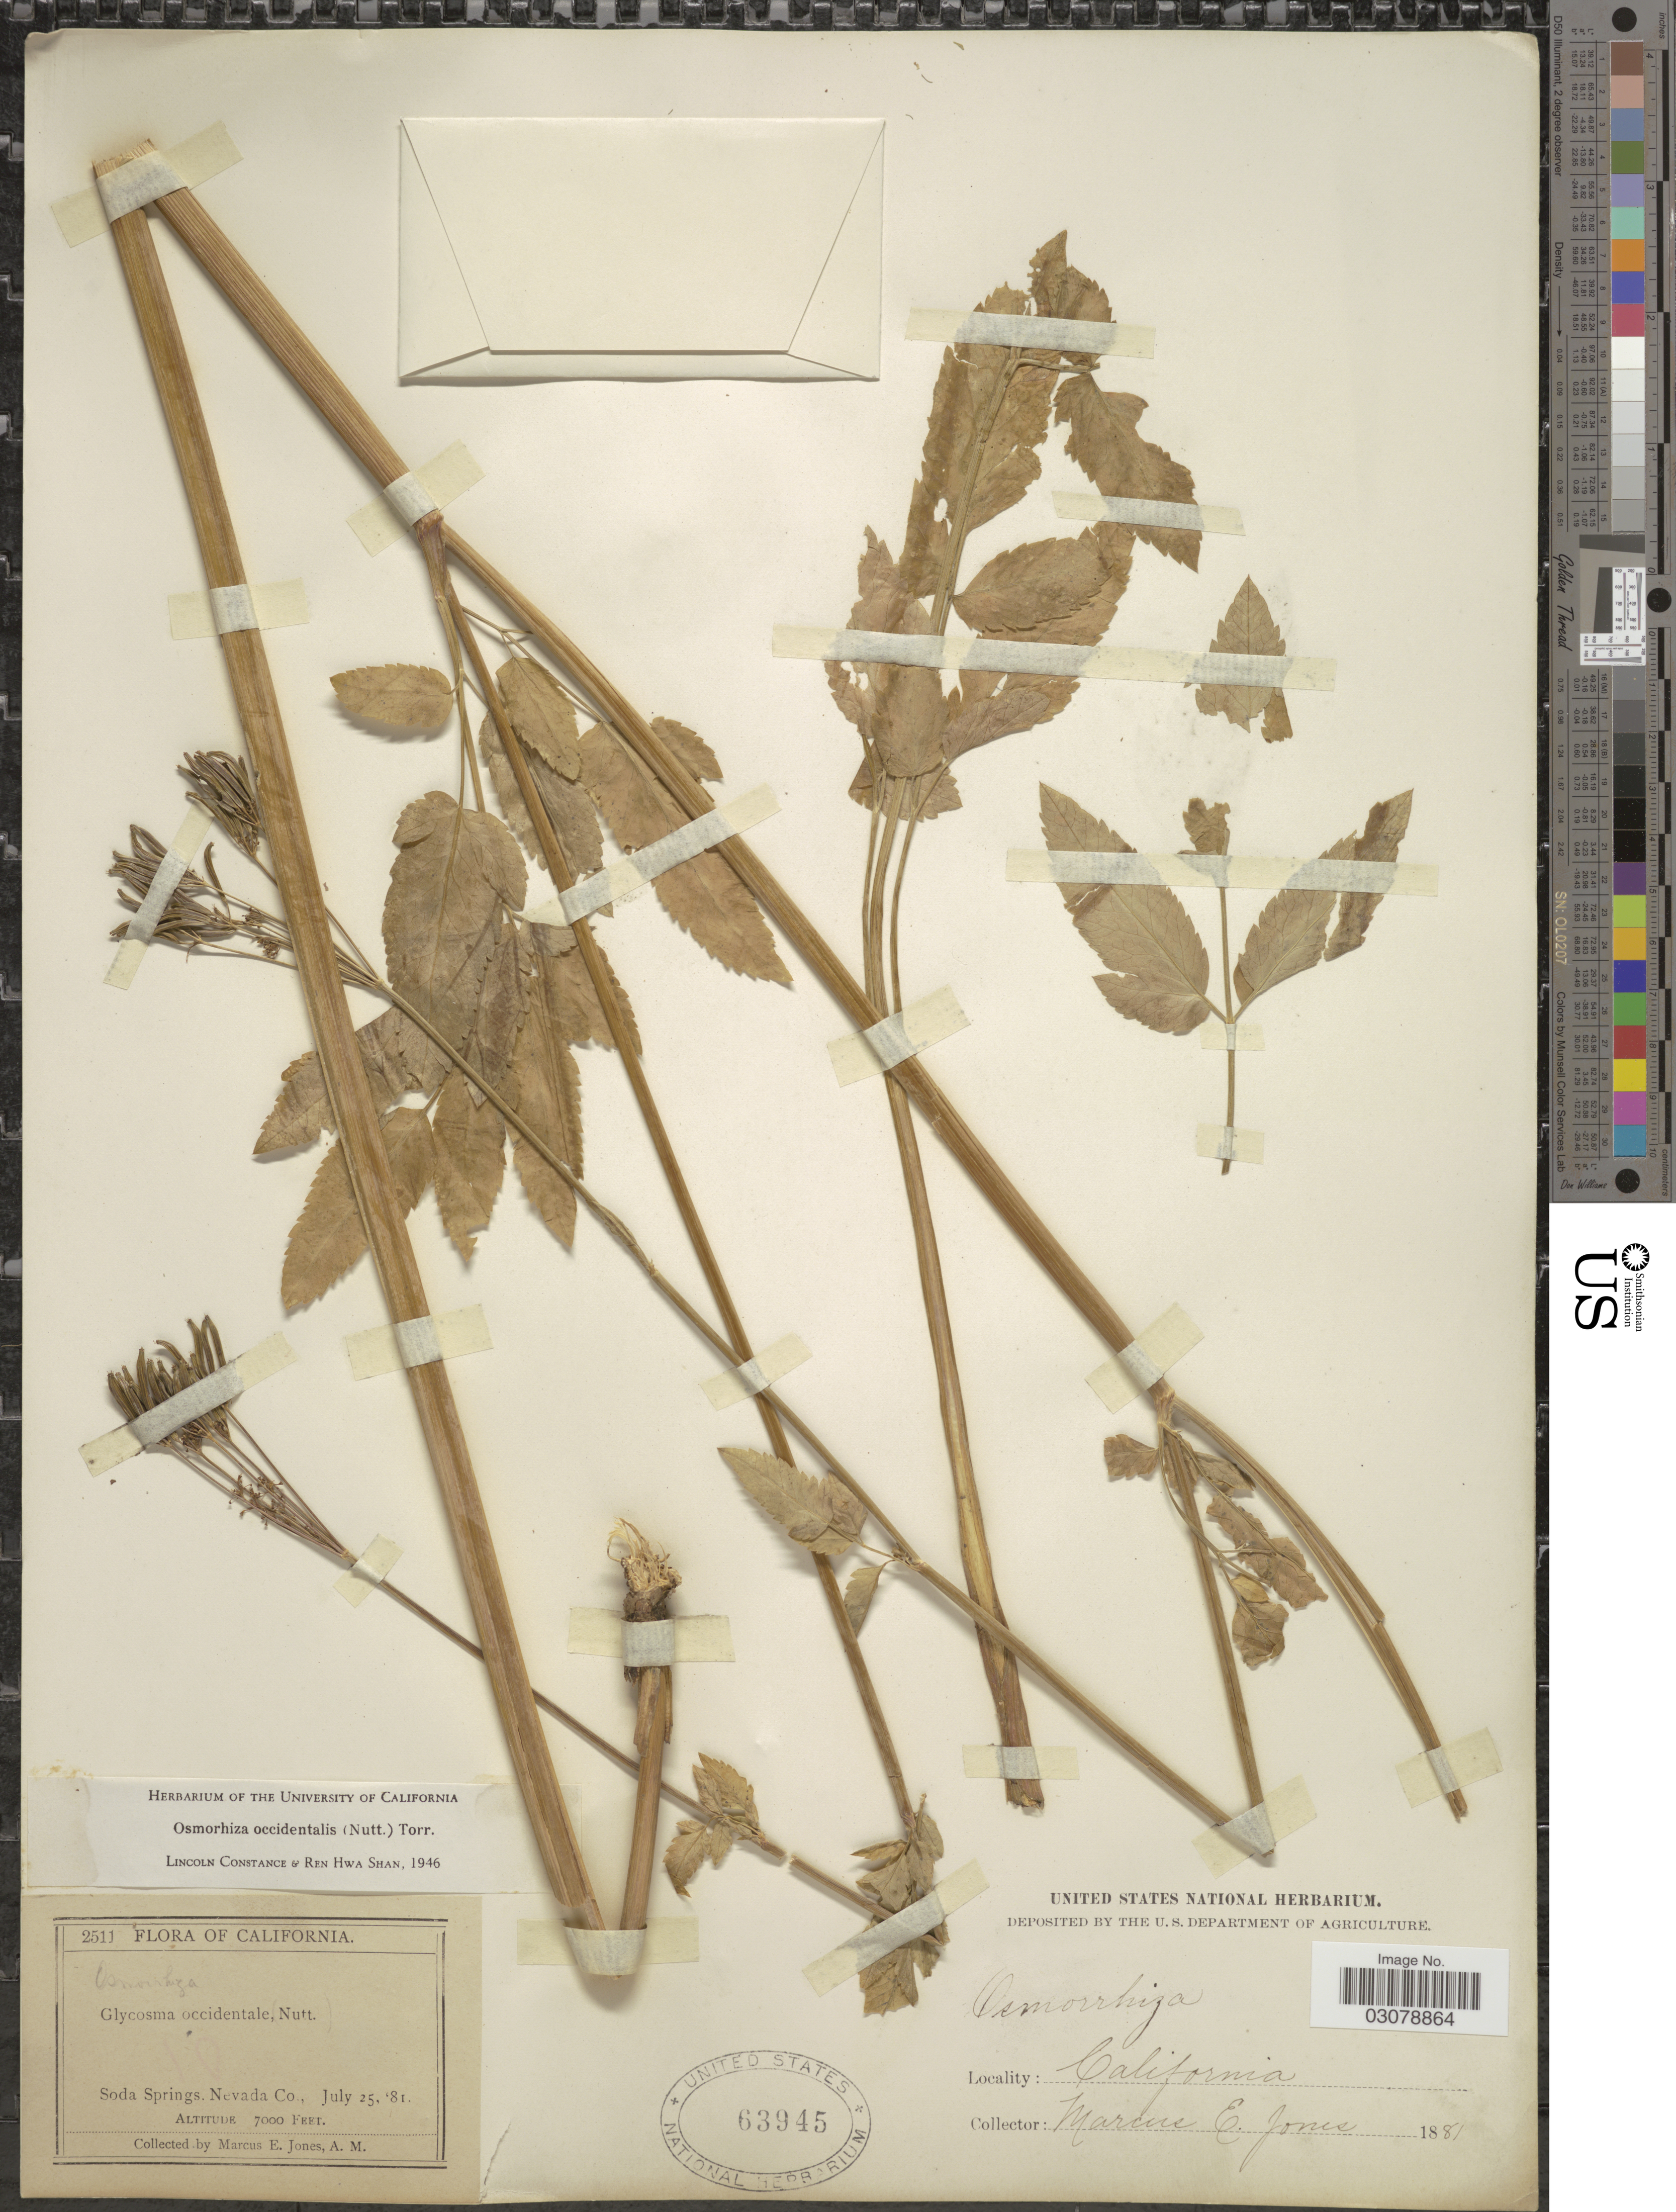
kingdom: Plantae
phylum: Tracheophyta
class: Magnoliopsida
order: Apiales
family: Apiaceae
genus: Osmorhiza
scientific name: Osmorhiza occidentalis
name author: (Nutt.) Torr.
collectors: M. E. Jones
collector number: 2511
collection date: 1881-07-25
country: United States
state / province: California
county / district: Nevada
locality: Soda Springs, Nevada Co.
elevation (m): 2134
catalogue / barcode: US 63945